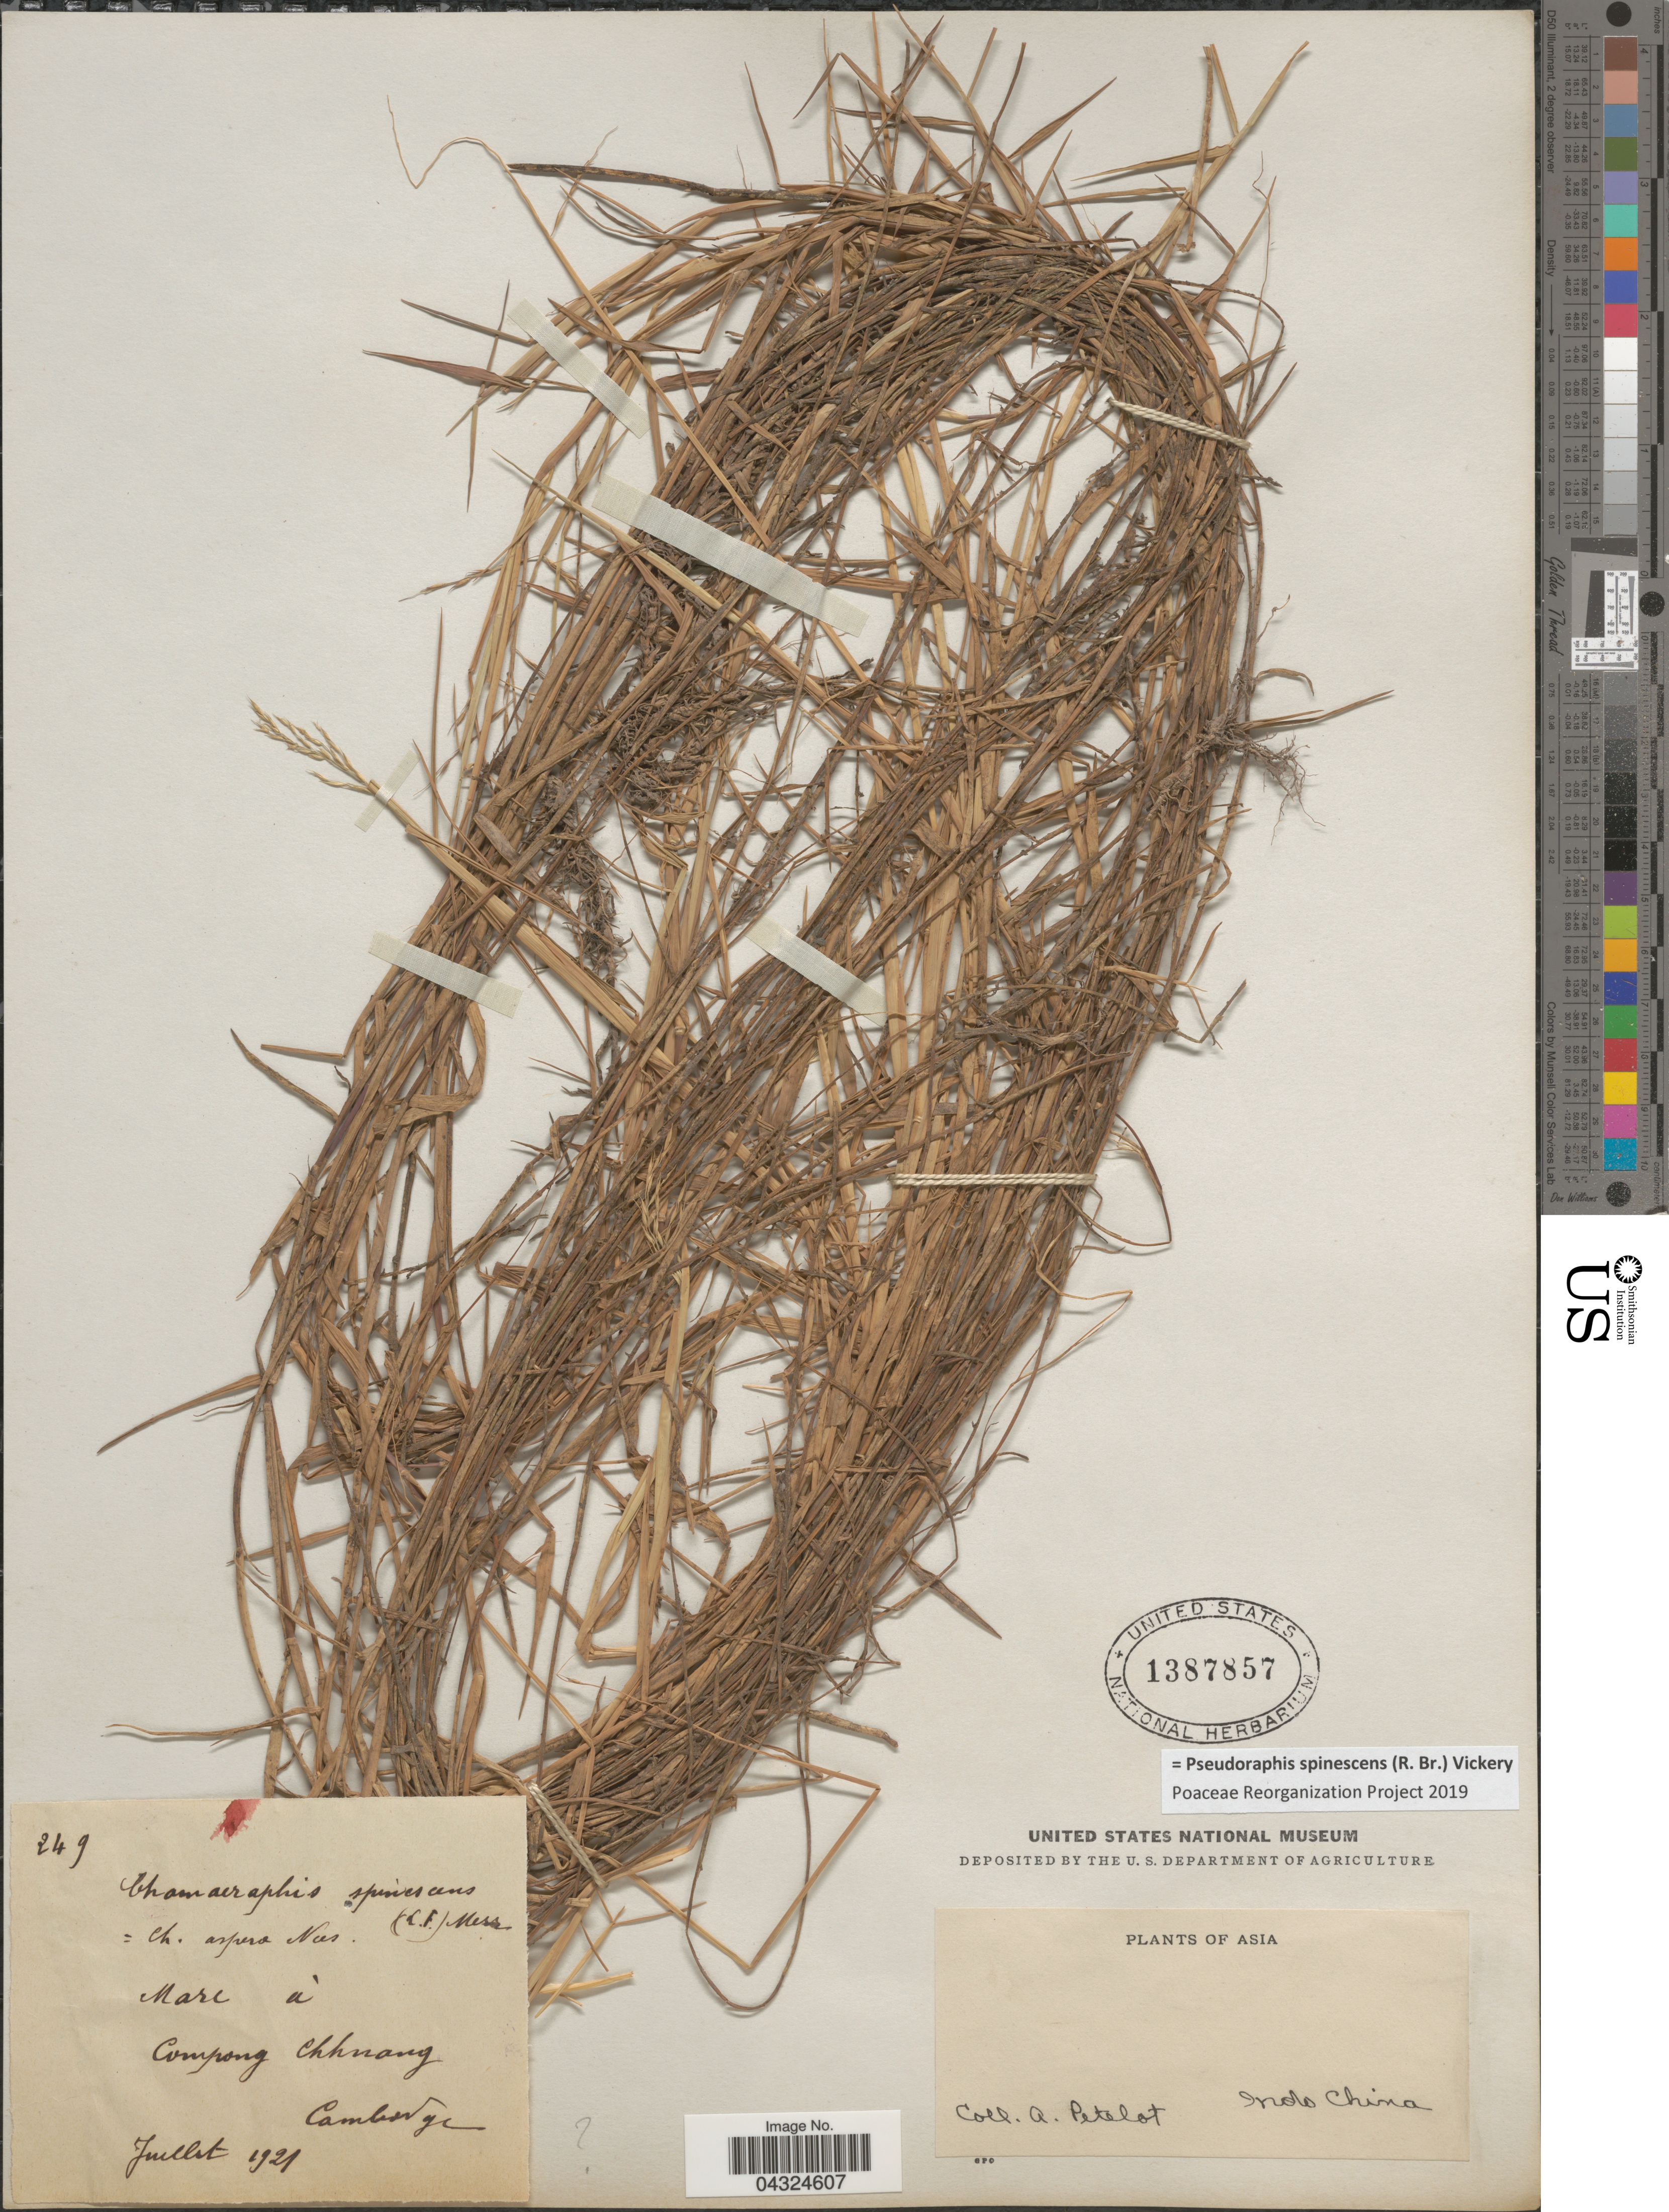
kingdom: Plantae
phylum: Tracheophyta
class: Liliopsida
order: Poales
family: Poaceae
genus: Pseudoraphis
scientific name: Pseudoraphis spinescens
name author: (R. Br.) Vickery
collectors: A. Petelot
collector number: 249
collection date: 1921-07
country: Cambodia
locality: Mare à Compong Chhuang. Cambodge. Indo China.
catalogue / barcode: US 1387857